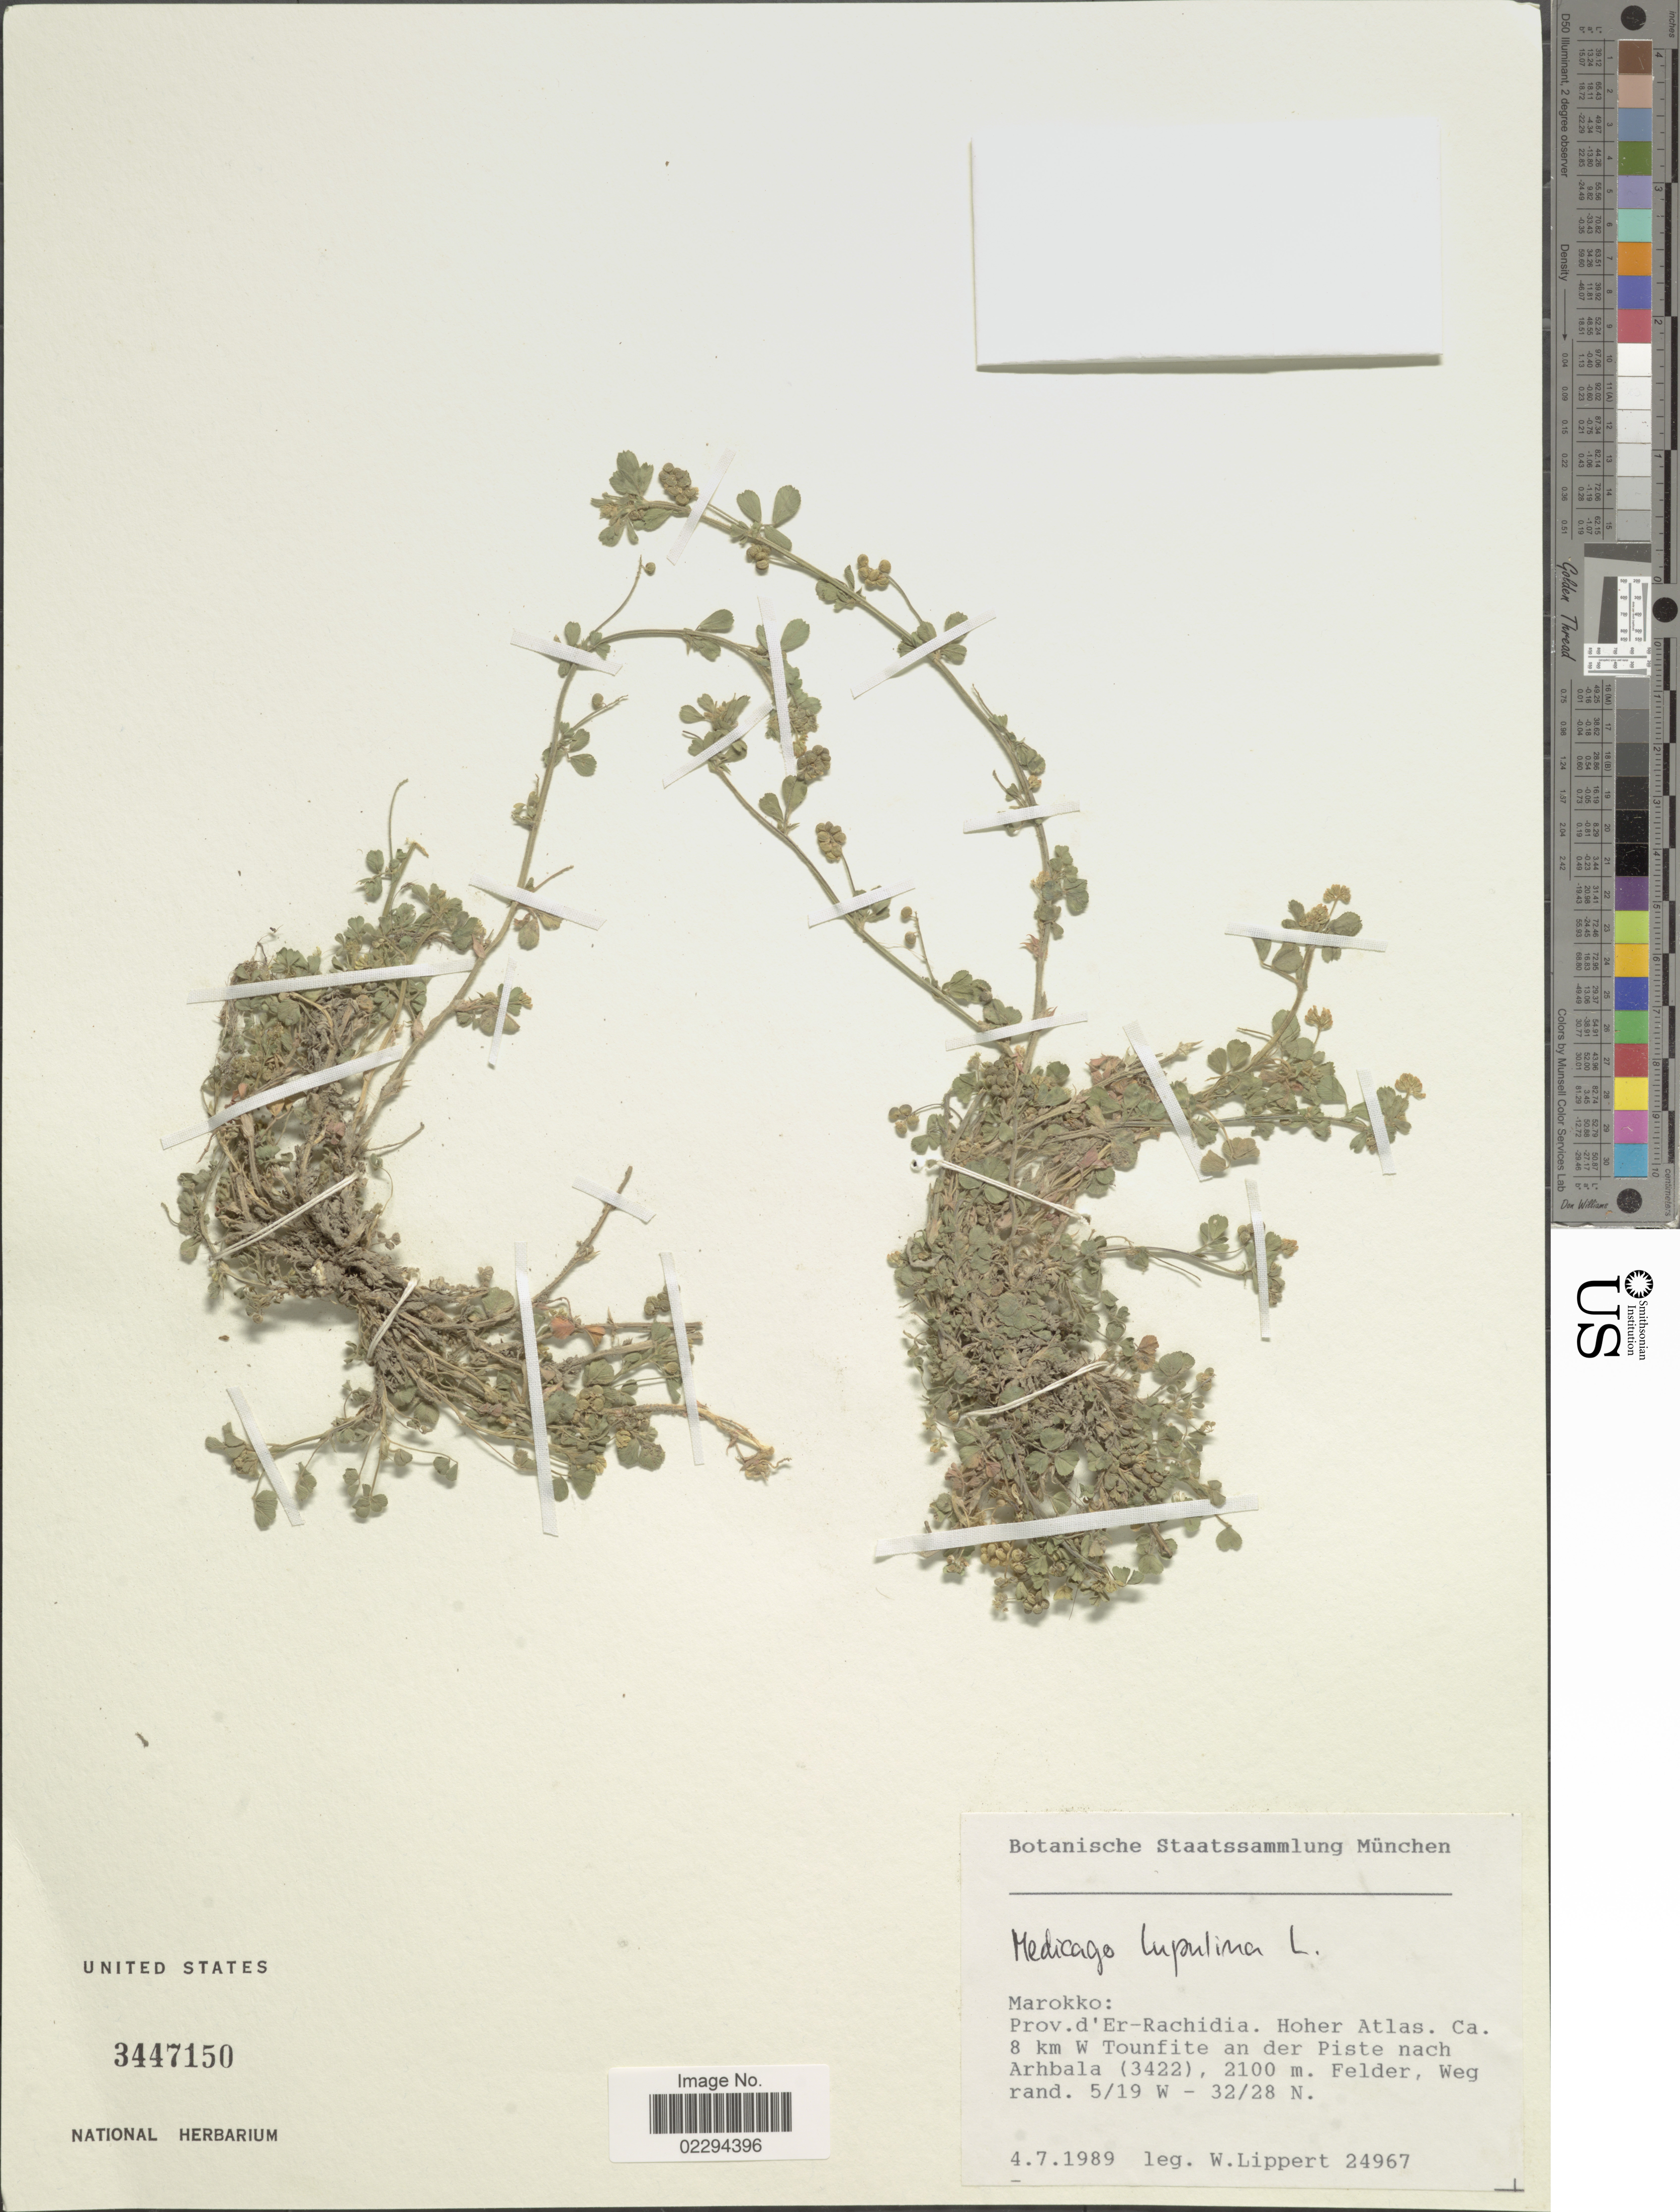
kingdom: Plantae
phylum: Tracheophyta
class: Magnoliopsida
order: Fabales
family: Fabaceae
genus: Medicago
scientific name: Medicago lupulina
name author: L.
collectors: W. Lippert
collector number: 24967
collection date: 1989-07-04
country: Morocco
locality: Marokko: Prov. d'Er-Rachidia, Hoher Atlas, ca. 8 km W Tounfite an der Piste nach Arhbala (3422), Felder, Wegrand.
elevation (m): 2100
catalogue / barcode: US 3447150